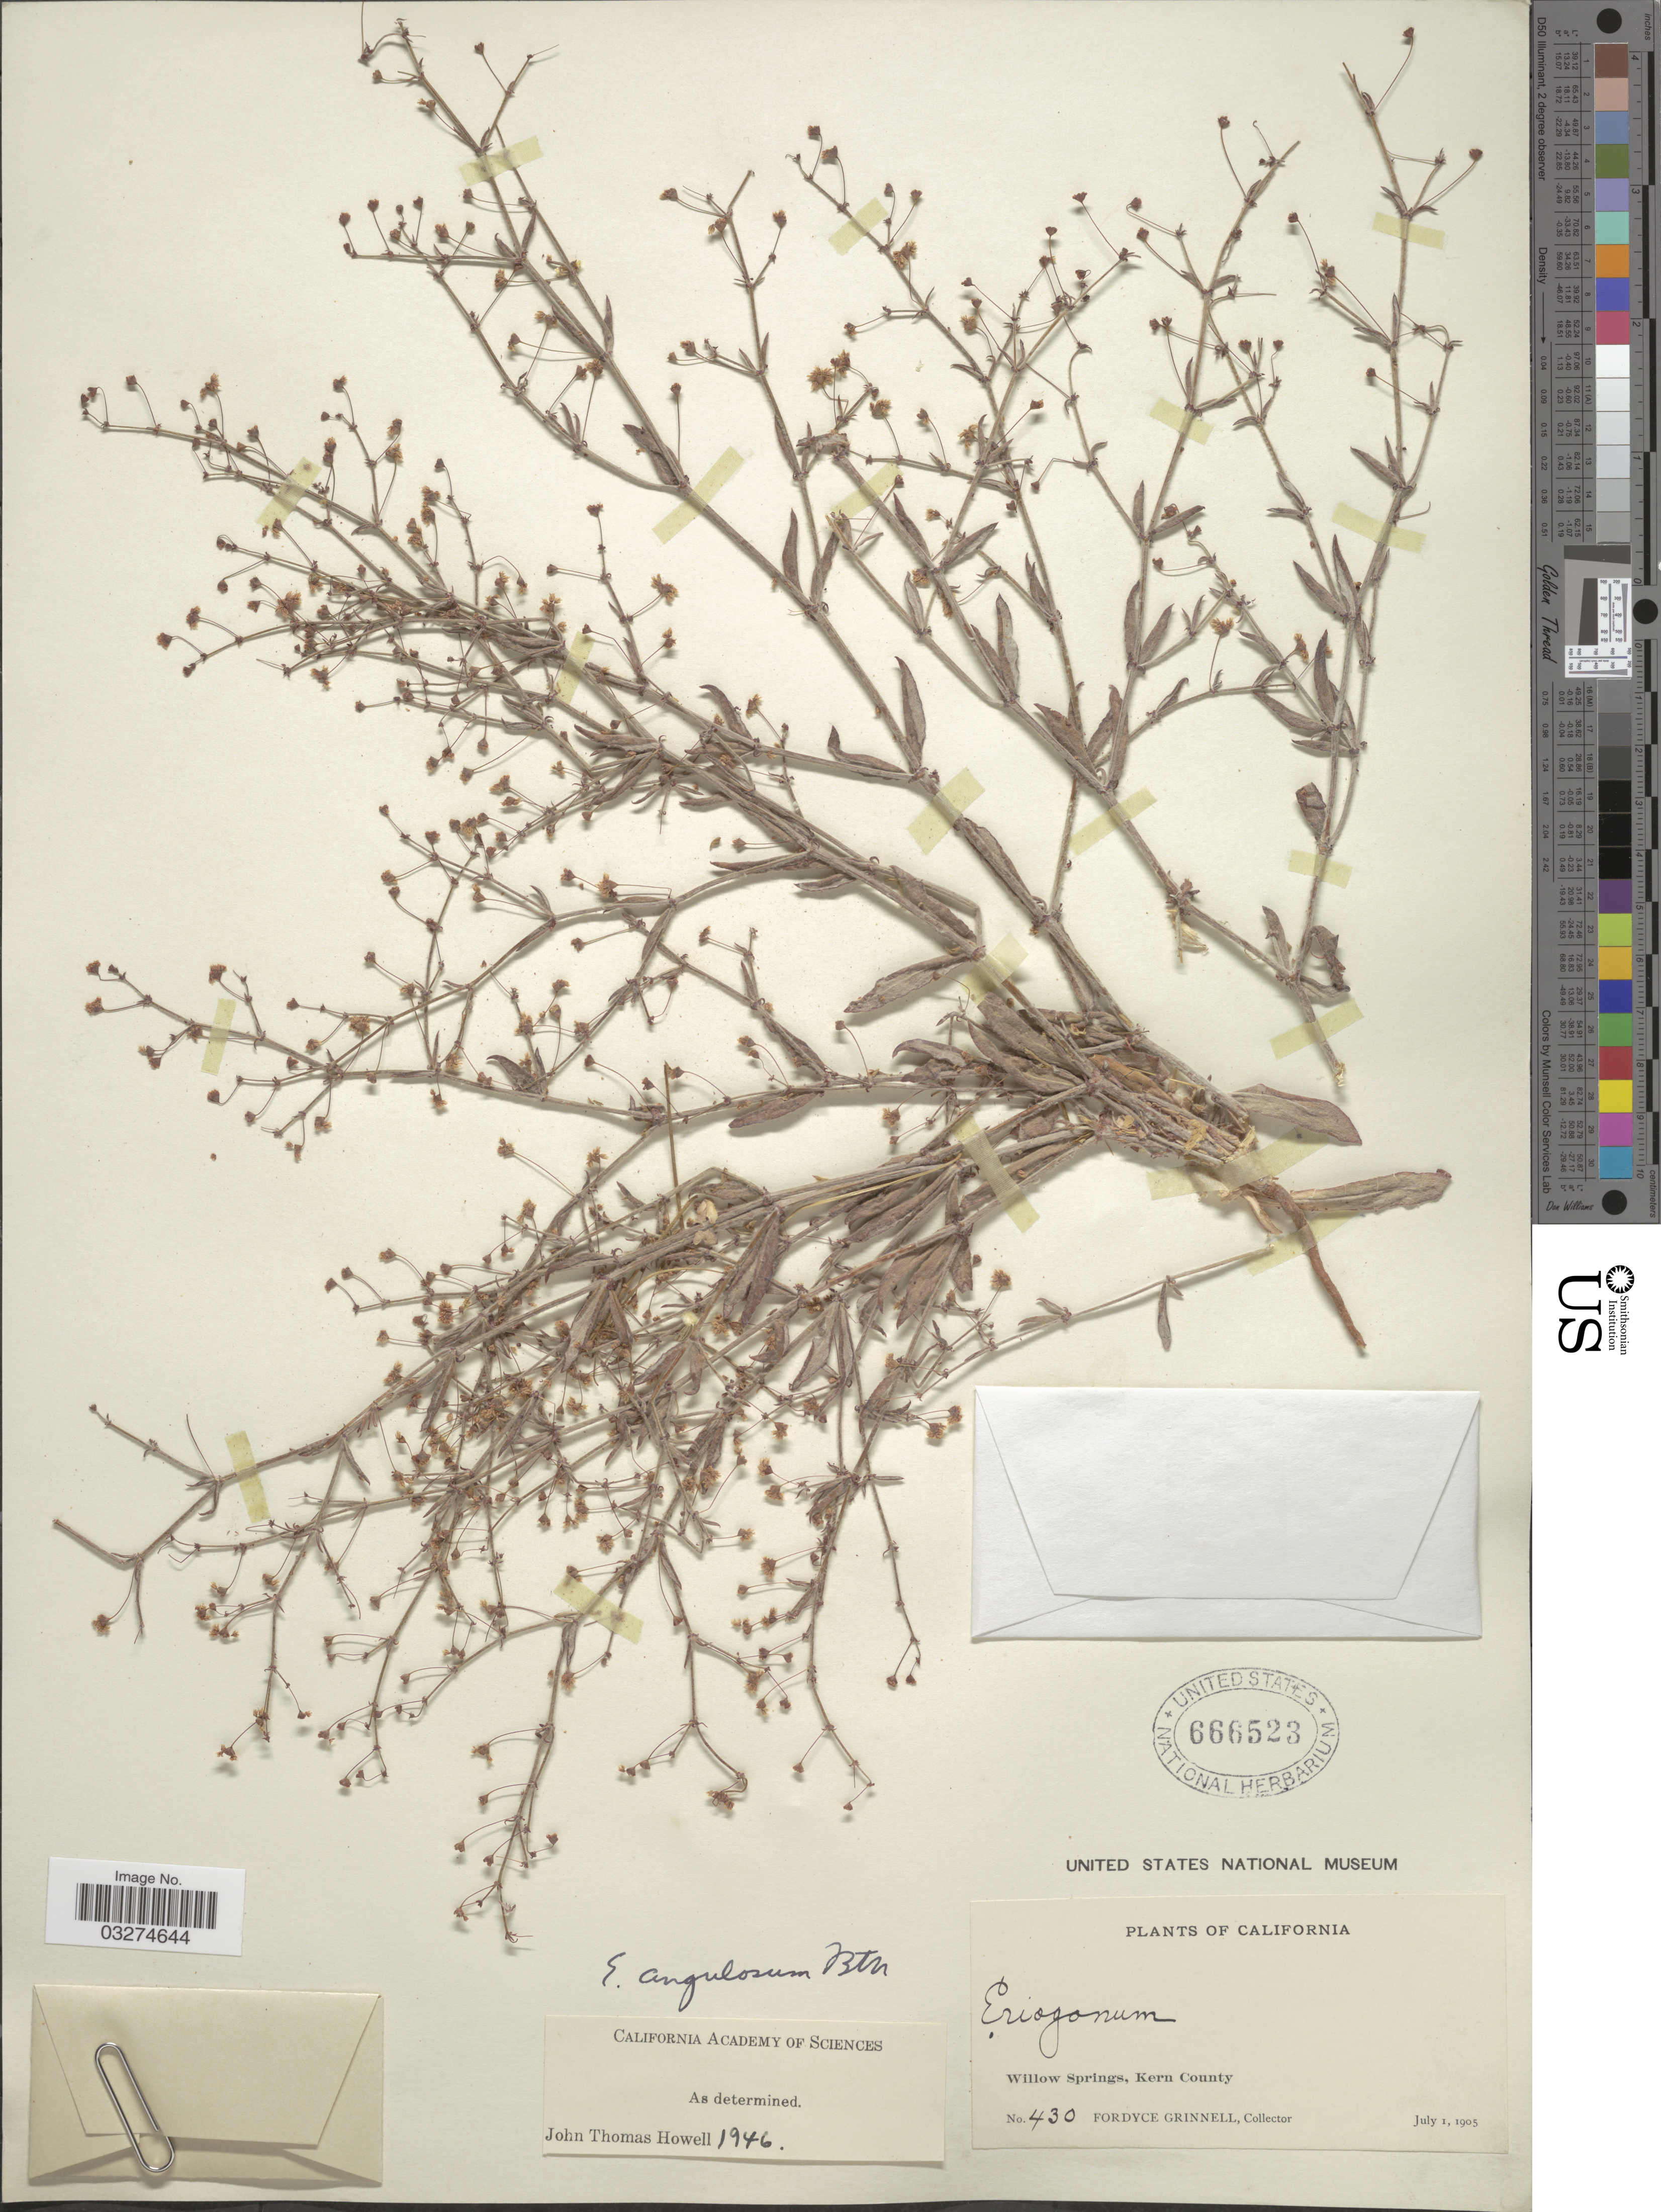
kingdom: Plantae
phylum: Tracheophyta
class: Magnoliopsida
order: Caryophyllales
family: Polygonaceae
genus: Eriogonum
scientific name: Eriogonum angulosum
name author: Benth.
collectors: F. Grinnell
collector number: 430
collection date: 1905-07-01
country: United States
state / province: California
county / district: Kern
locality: Willow Springs, Kern County.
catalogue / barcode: US 666523